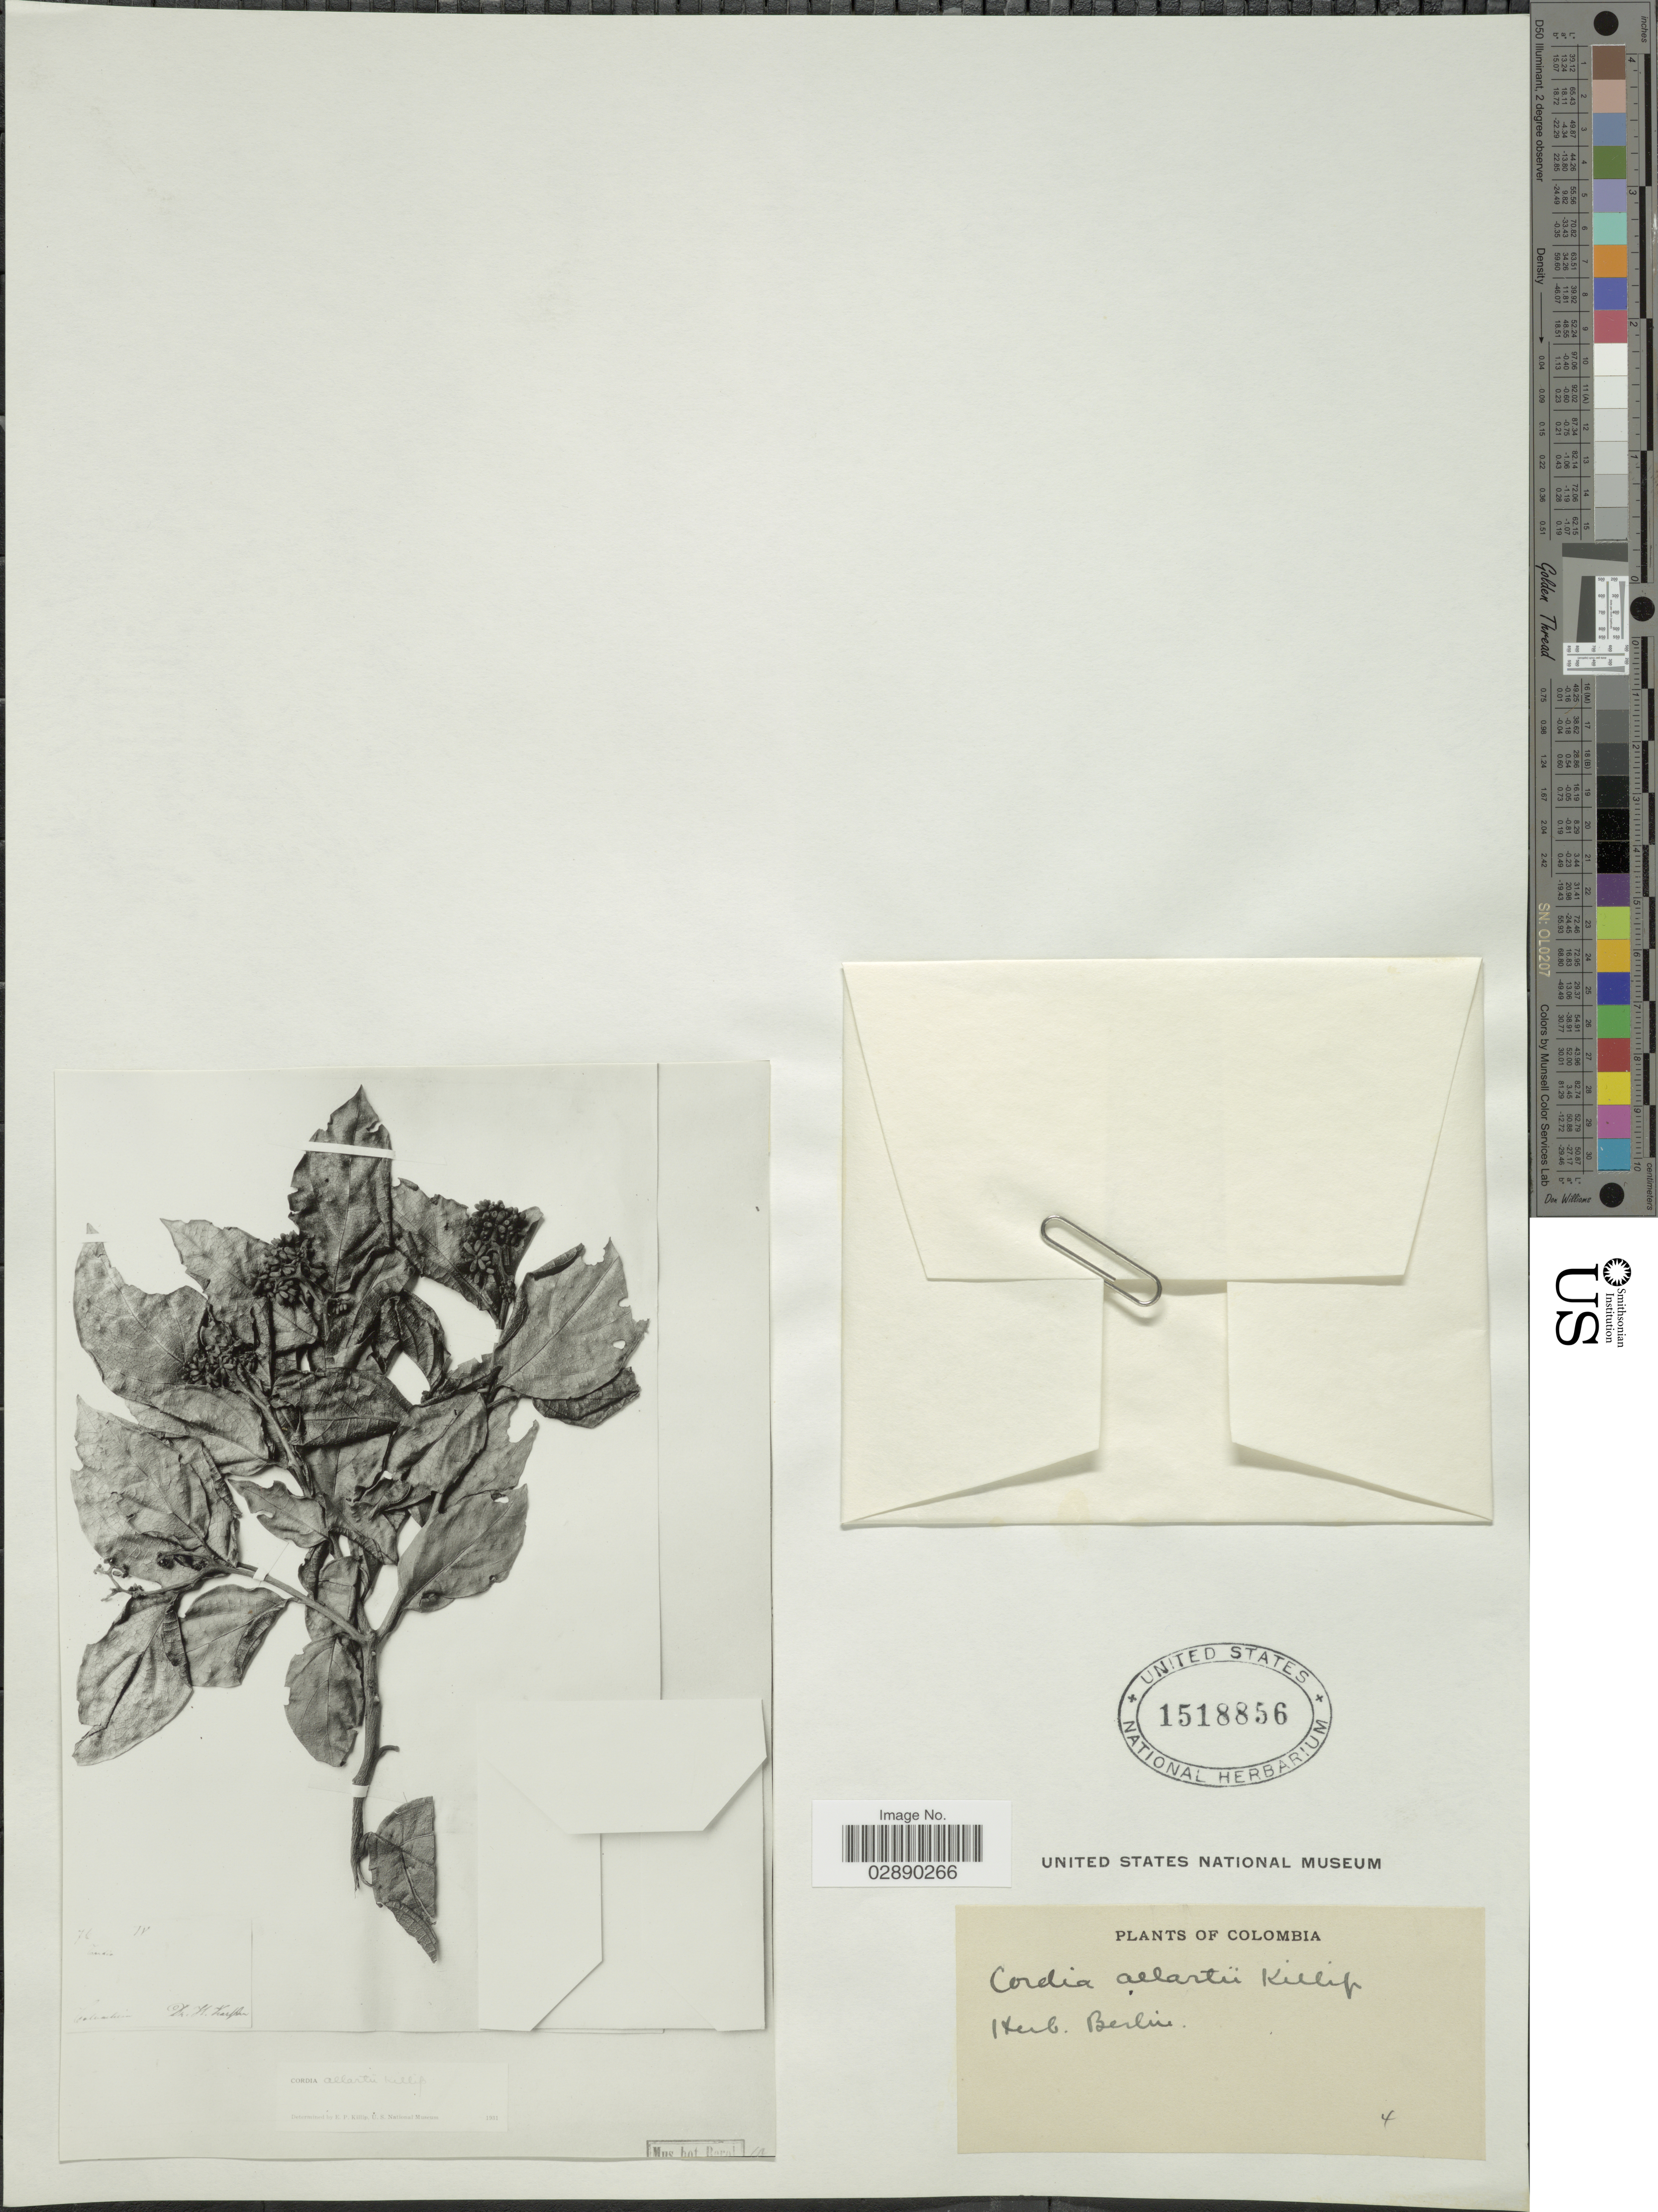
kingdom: Plantae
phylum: Tracheophyta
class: Magnoliopsida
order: Boraginales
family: Cordiaceae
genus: Cordia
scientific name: Cordia allartii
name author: Killip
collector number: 4?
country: Colombia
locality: Herb Berlin. [unsure placement]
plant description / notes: Photograph and fragmentary material of (type?) specimen ex herb. Berlin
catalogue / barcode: US 1518856